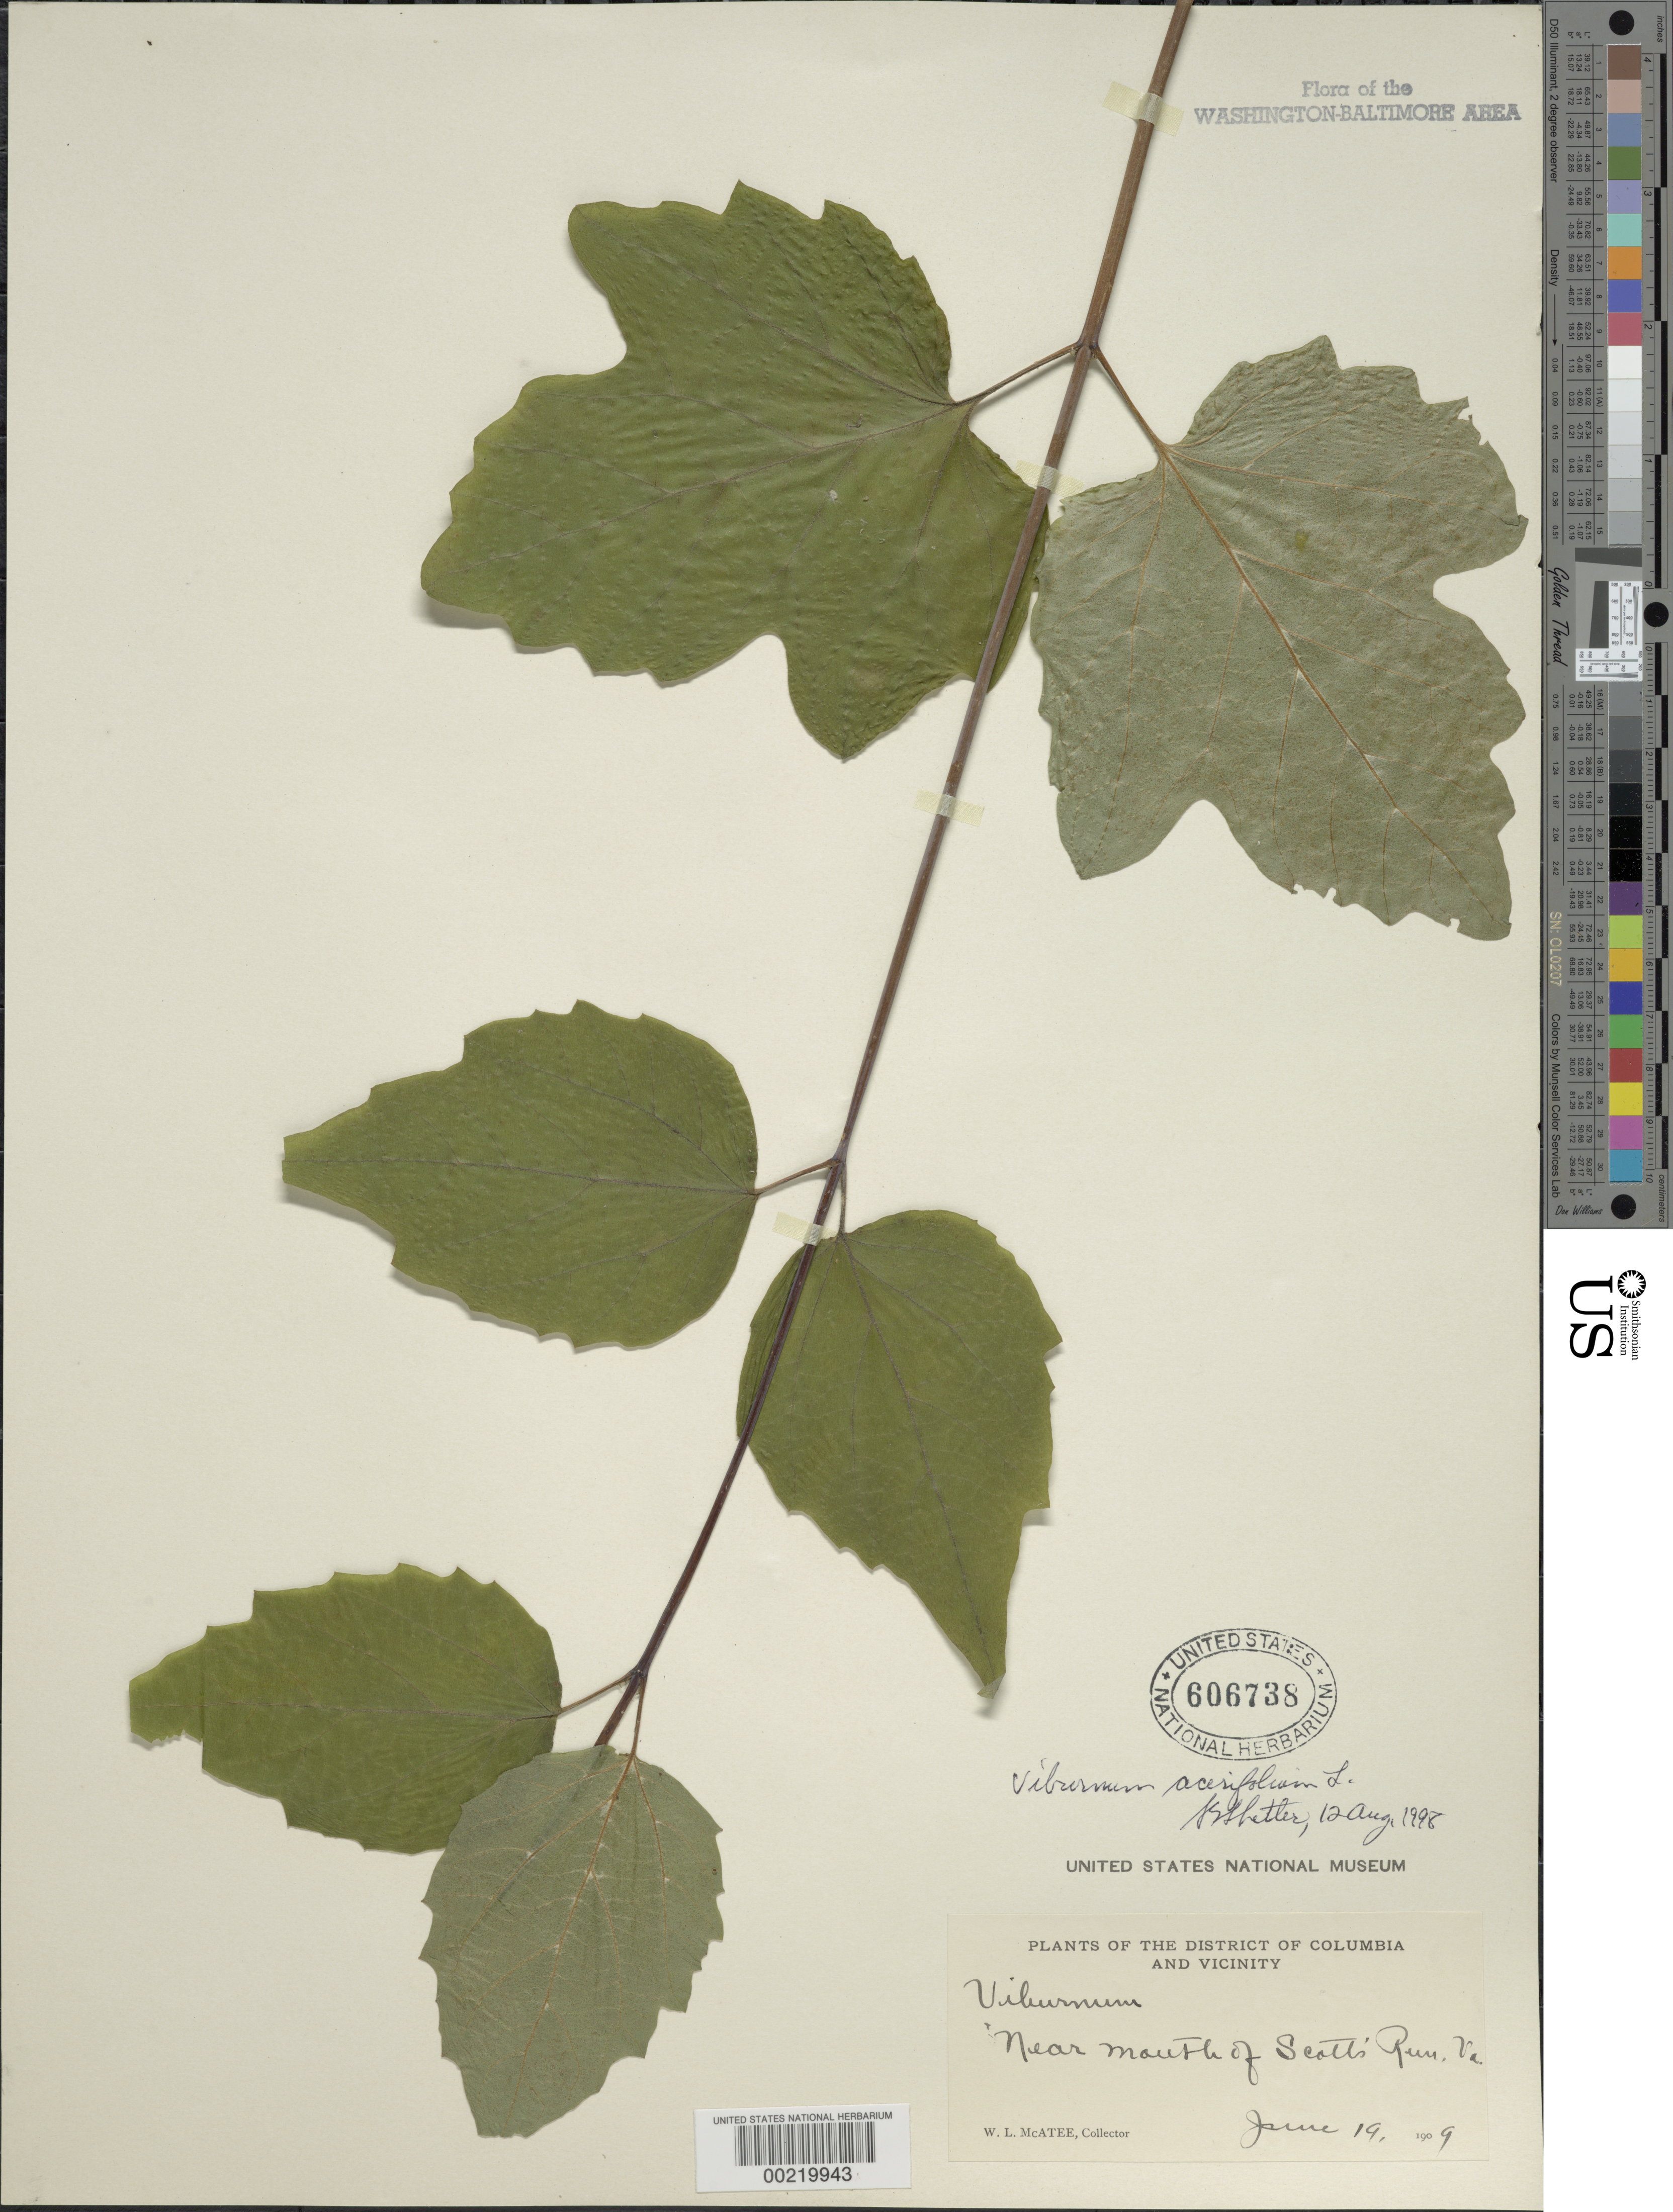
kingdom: Plantae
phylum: Tracheophyta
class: Magnoliopsida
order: Dipsacales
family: Viburnaceae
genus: Viburnum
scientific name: Viburnum acerifolium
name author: L.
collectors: W. McAtee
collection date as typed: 19 Jun 1909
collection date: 1909-06-19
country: United States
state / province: Virginia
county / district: Fairfax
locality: Mouth of Scott's Run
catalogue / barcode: US 606738